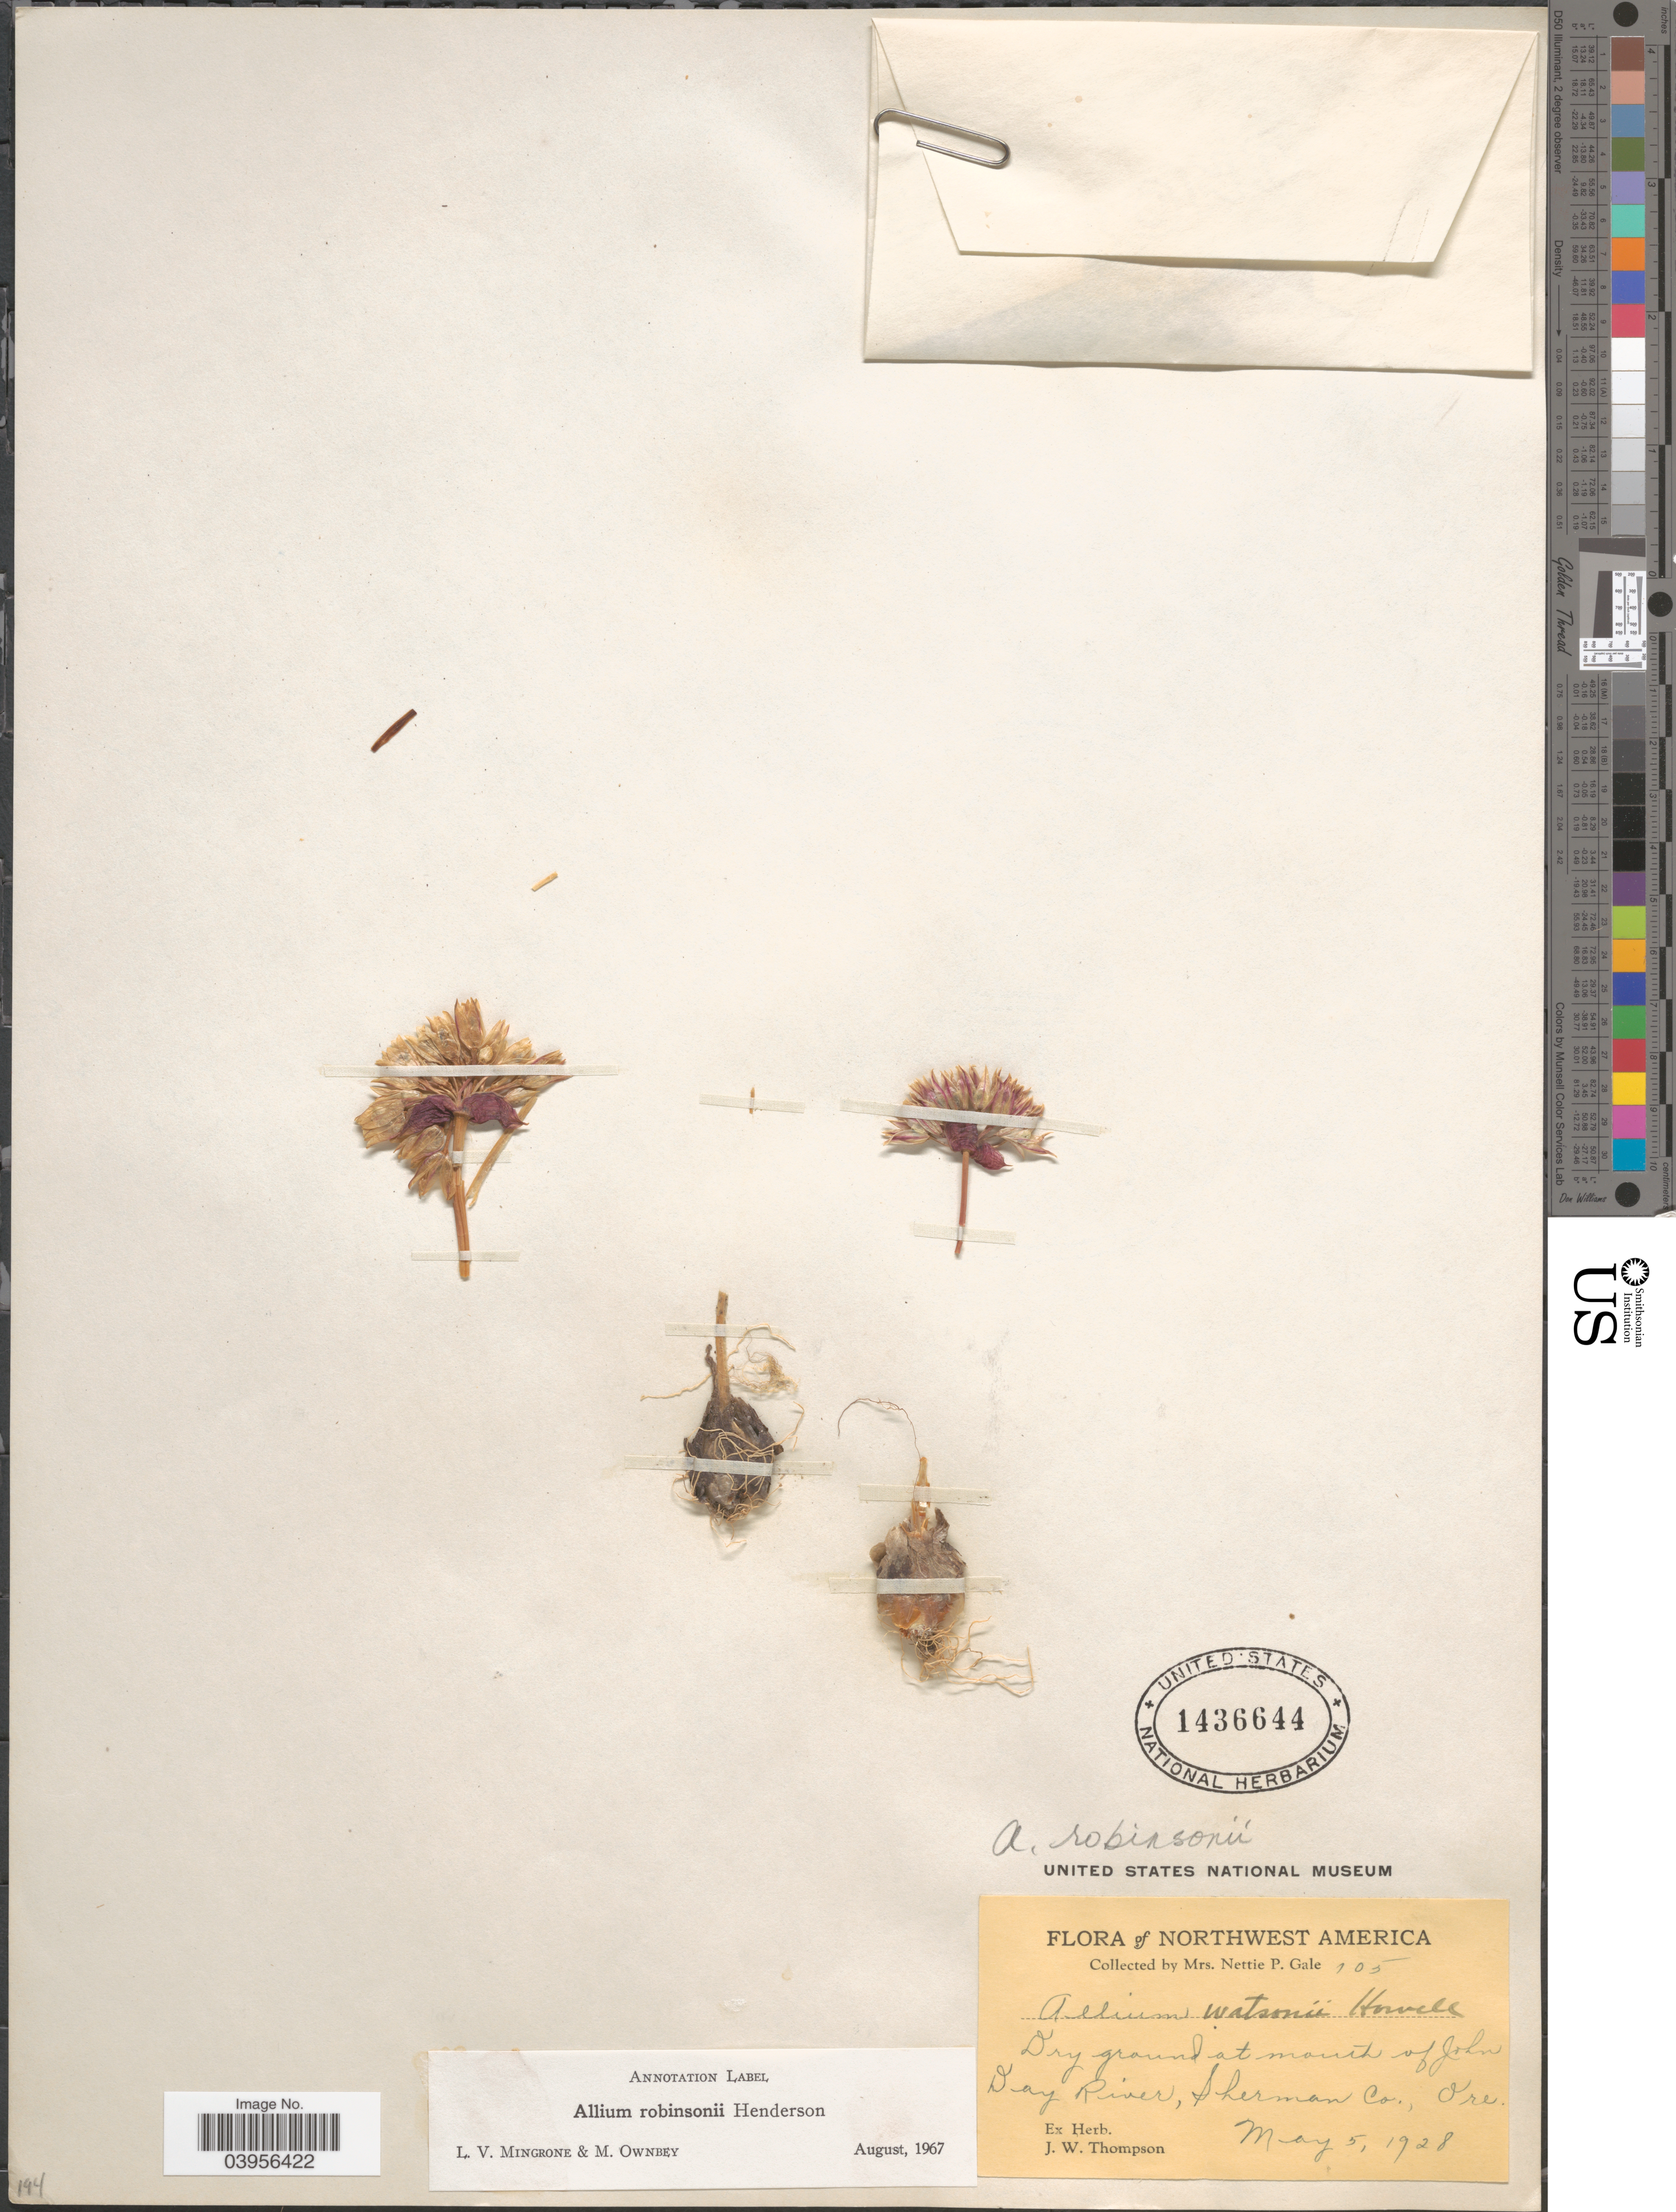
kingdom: Plantae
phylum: Tracheophyta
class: Liliopsida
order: Asparagales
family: Amaryllidaceae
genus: Allium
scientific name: Allium robinsonii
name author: L.F. Hend.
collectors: N. Gale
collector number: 105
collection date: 1928-05-05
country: United States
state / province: Oregon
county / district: Sherman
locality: Northwest America. Mouth of John Day River, Sherman Co.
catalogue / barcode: US 1436644